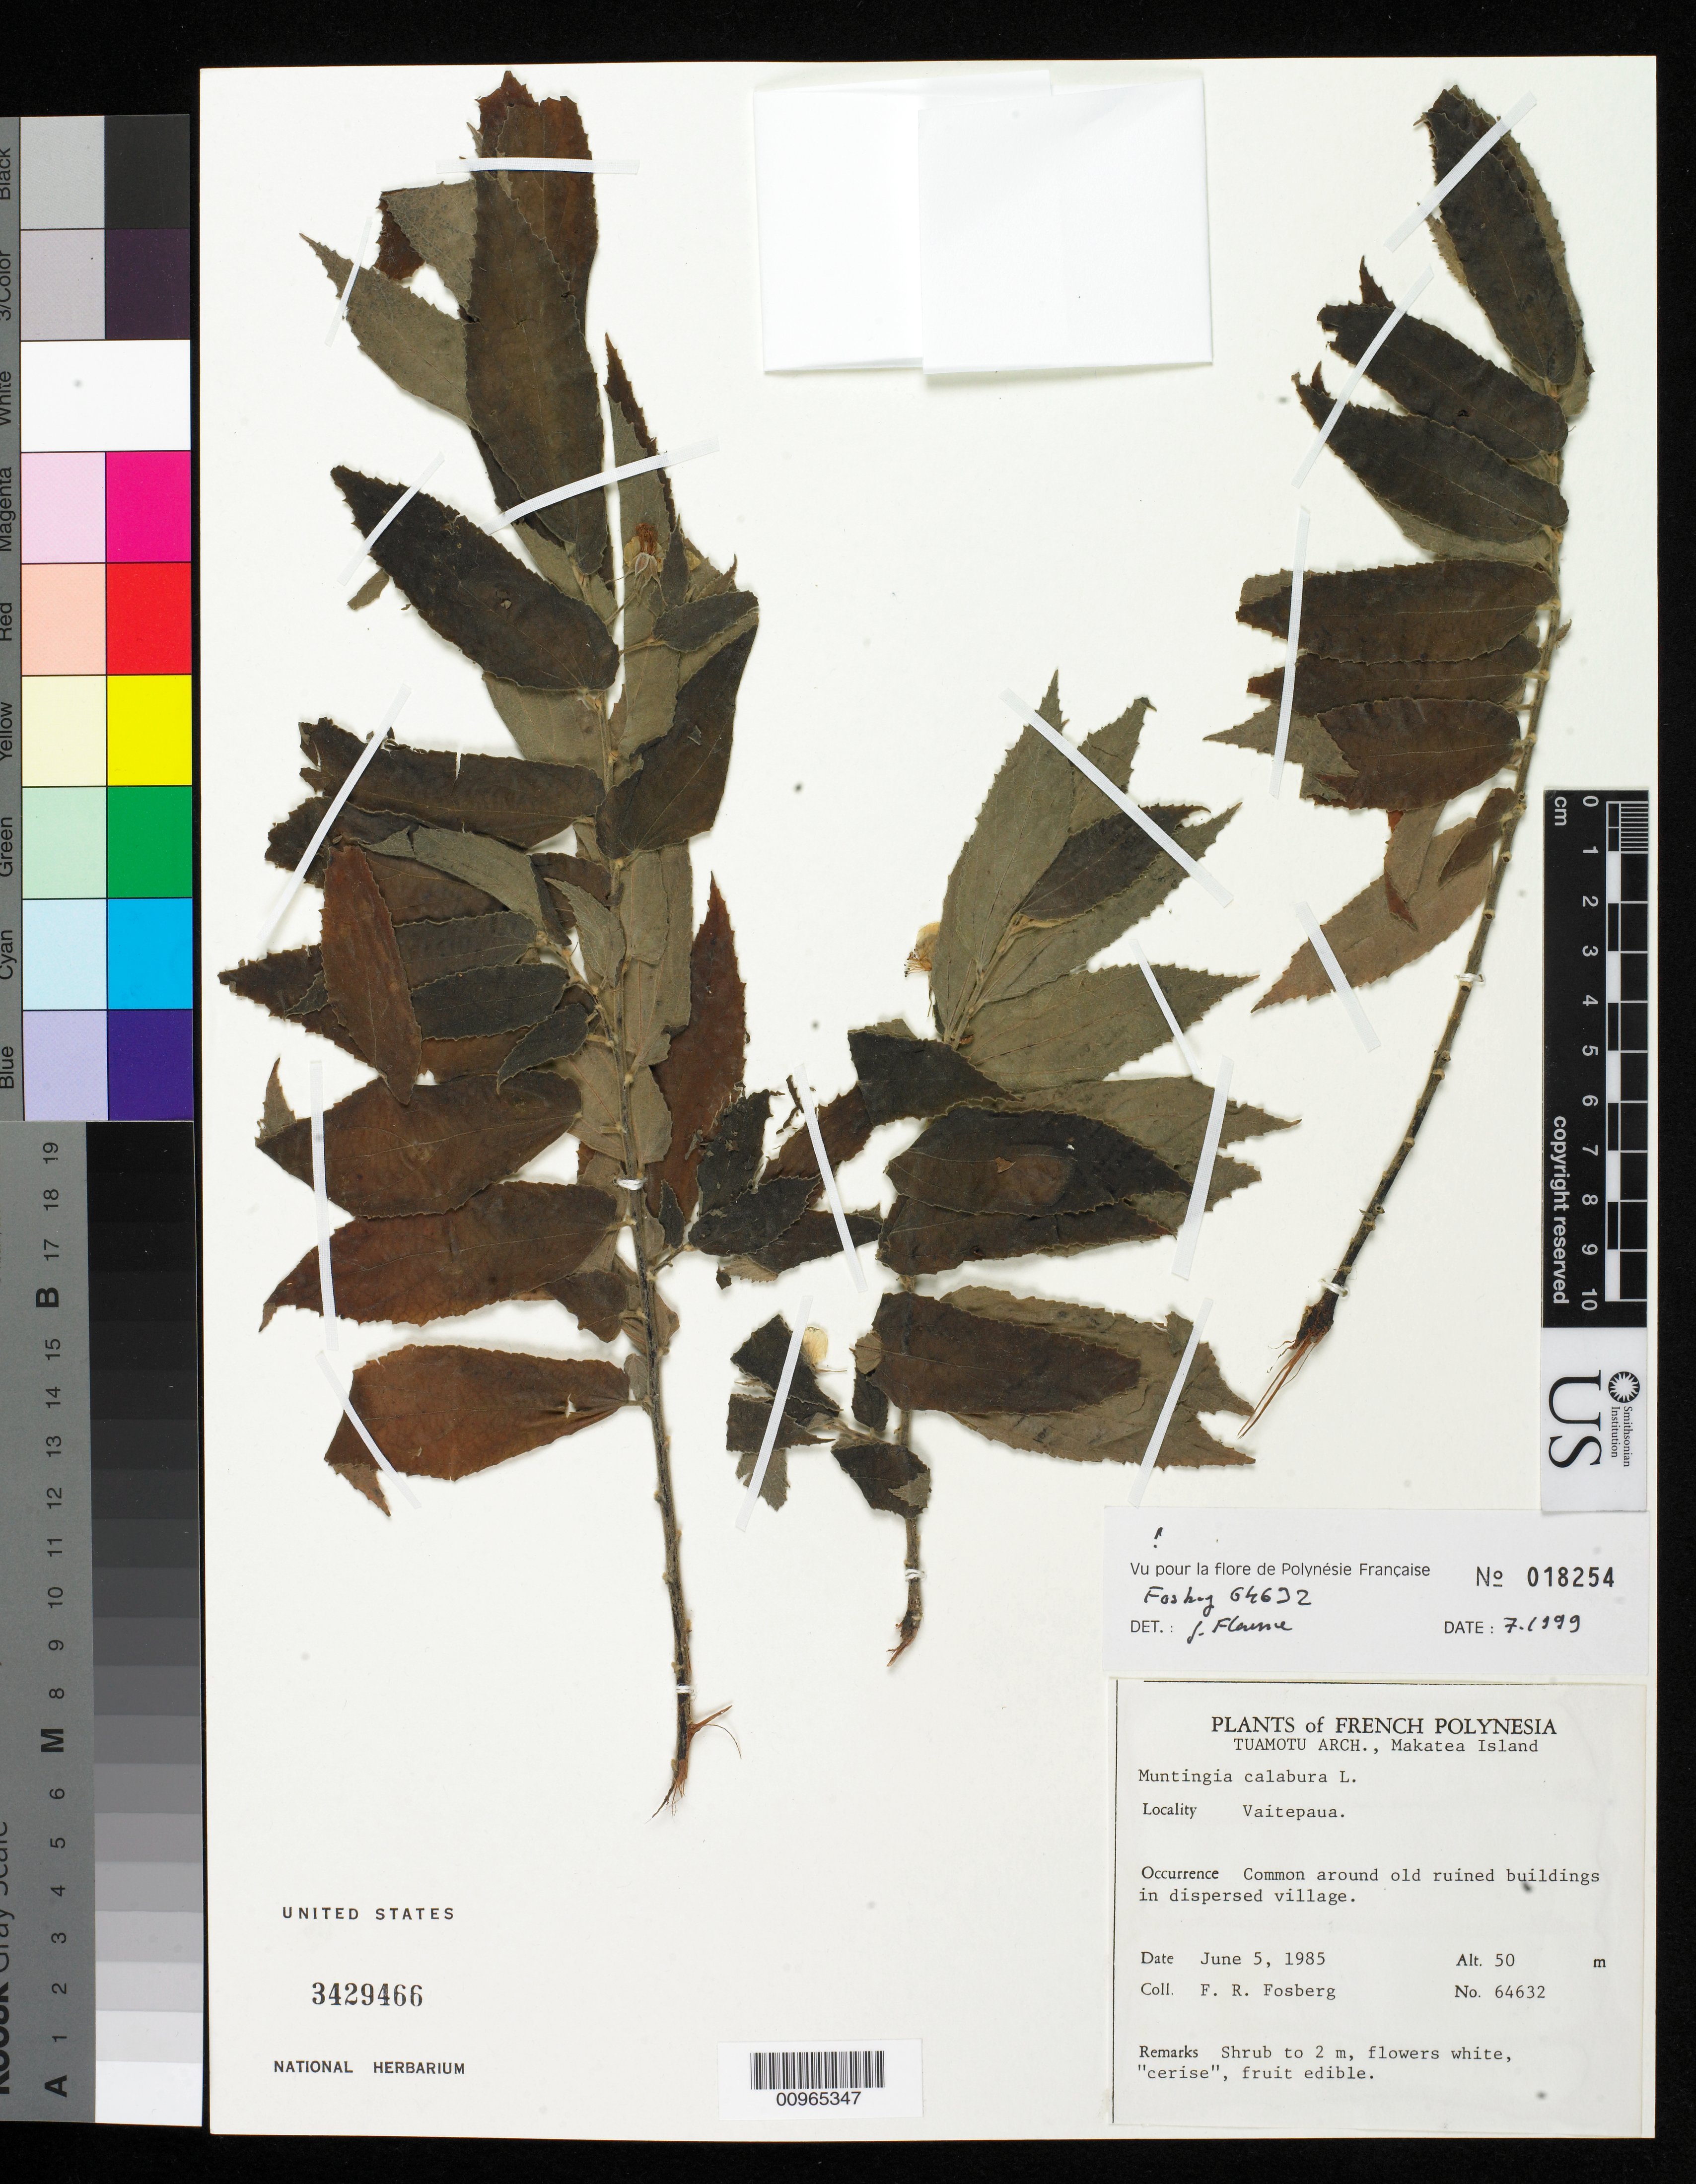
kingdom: Plantae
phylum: Tracheophyta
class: Magnoliopsida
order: Malvales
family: Muntingiaceae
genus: Muntingia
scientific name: Muntingia calabura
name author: L.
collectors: F. R. Fosberg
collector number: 64632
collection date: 1985-06-05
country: French Polynesia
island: Makatea [Aurora]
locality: Vaitepaua, Makatea Island, Tuamotu Arch., French Polynesia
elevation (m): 50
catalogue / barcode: US 3429466